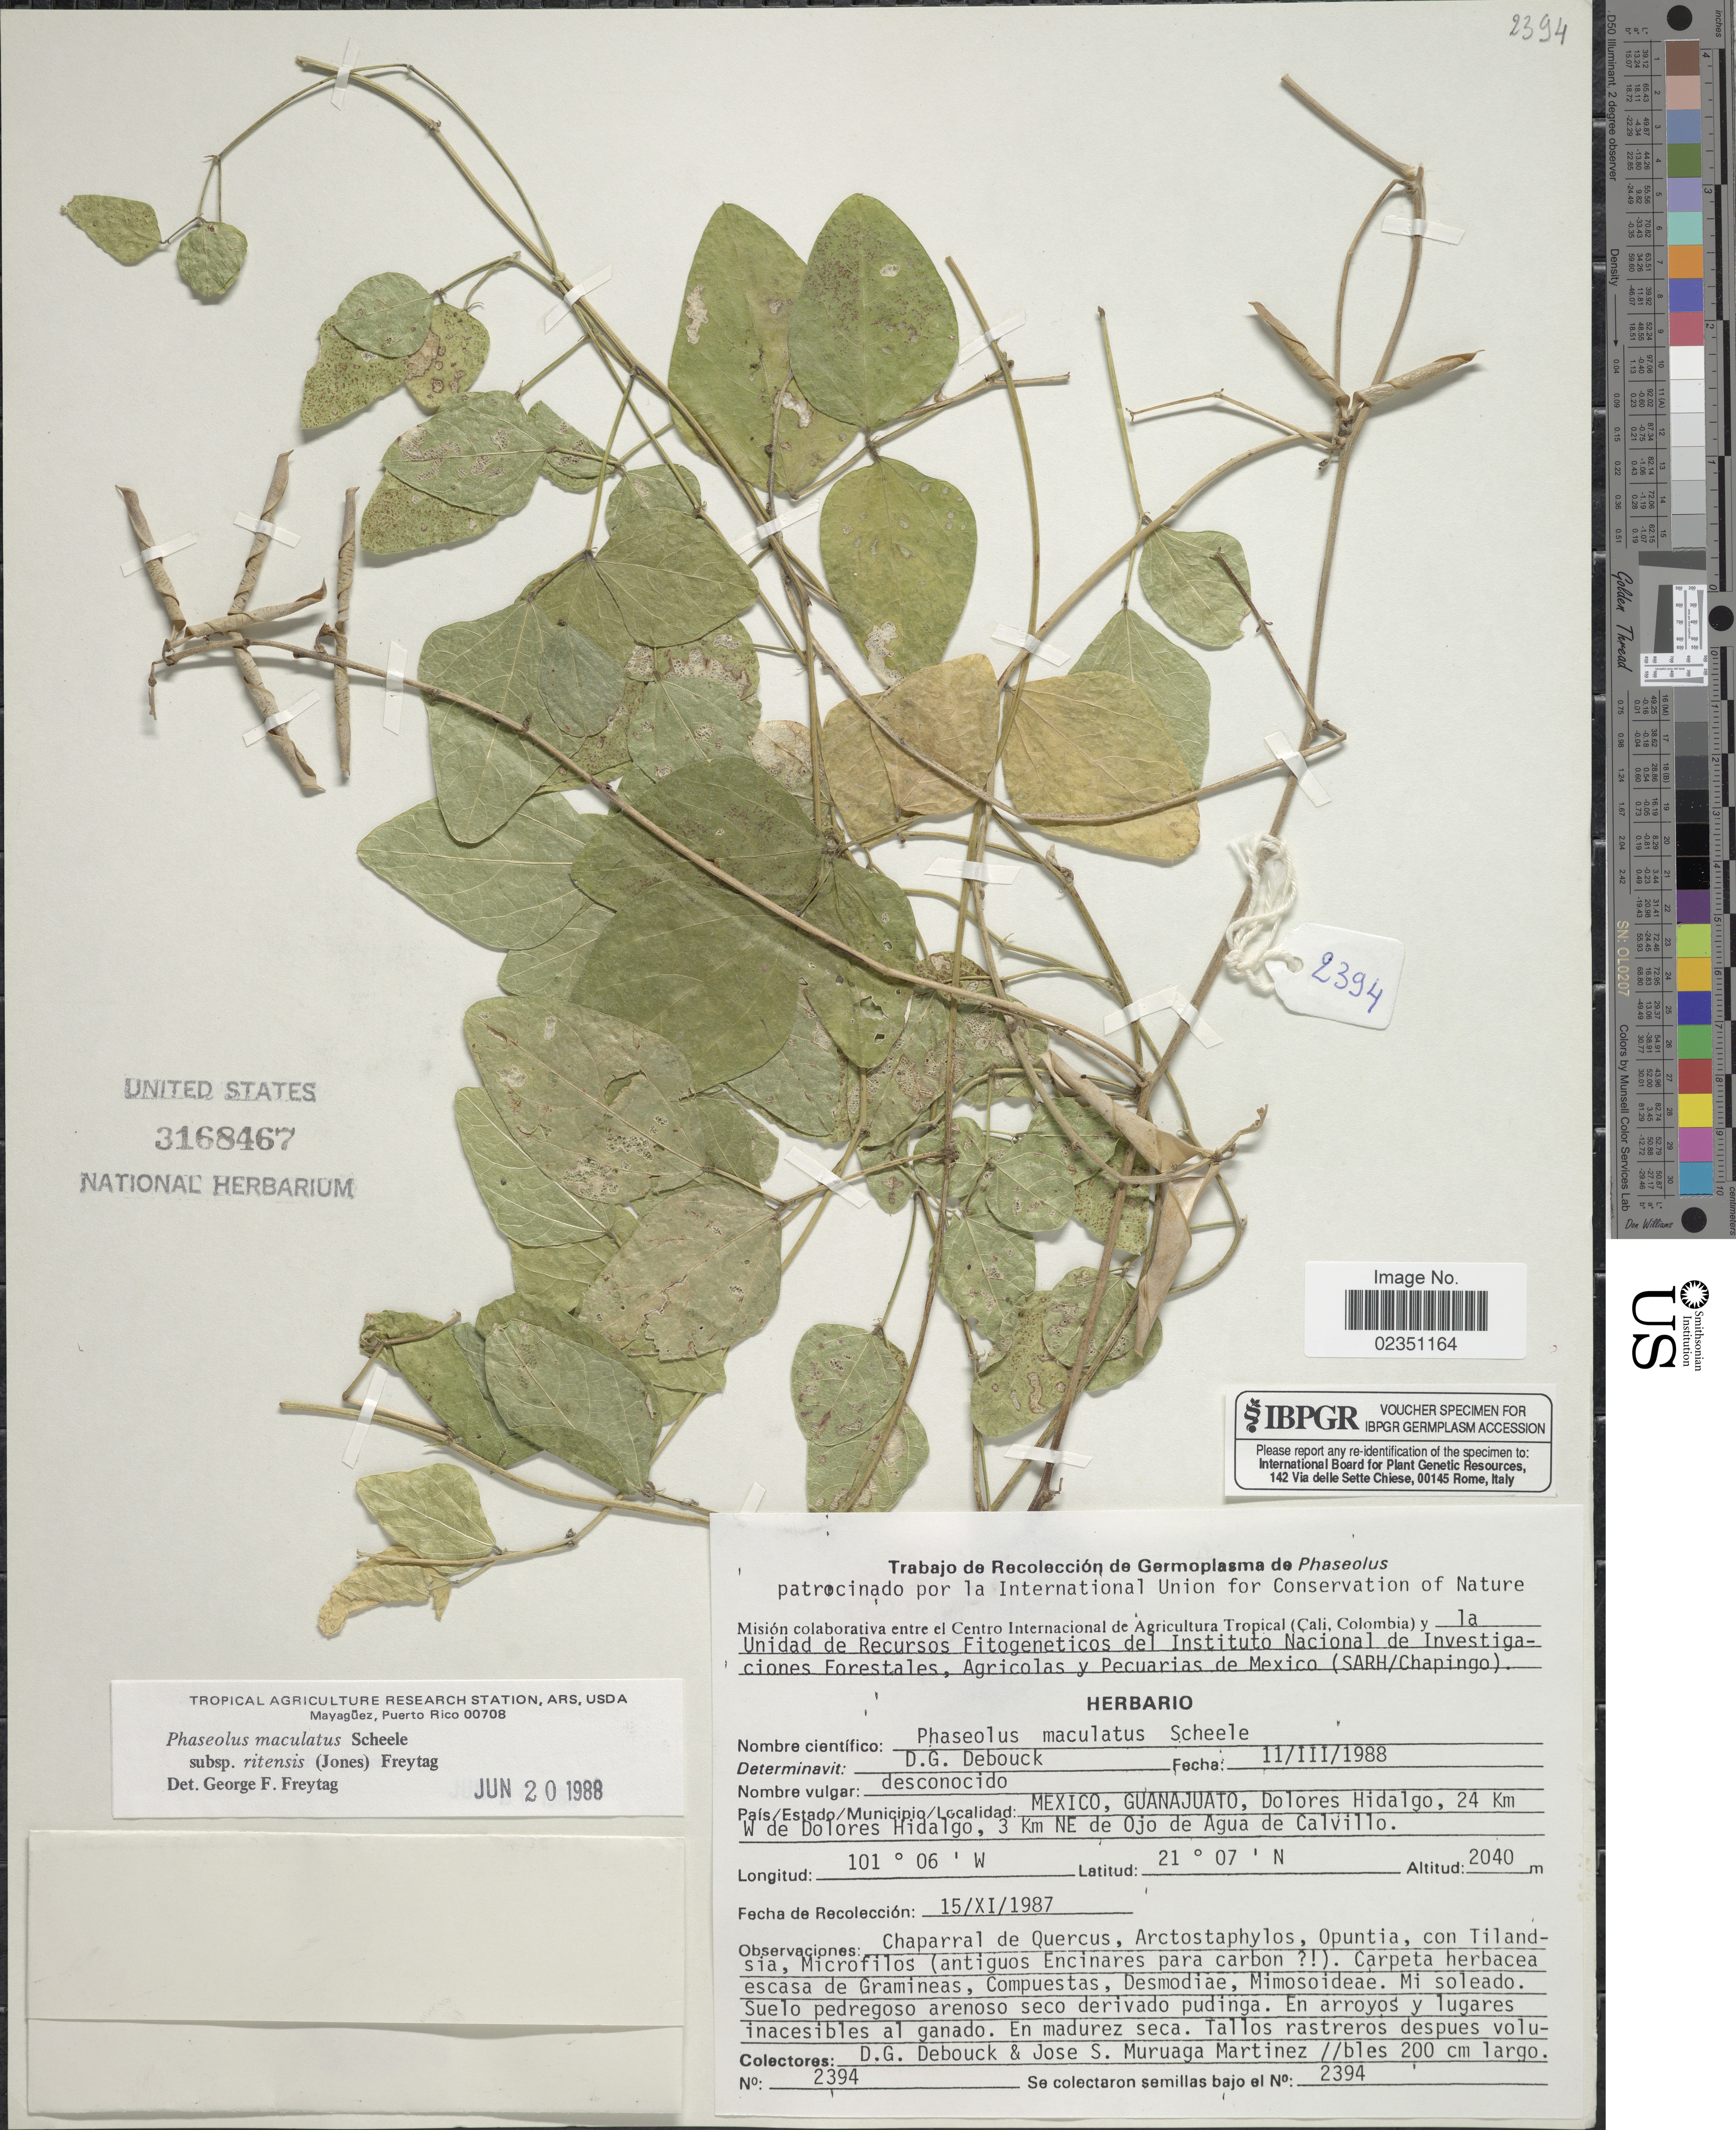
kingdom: Plantae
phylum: Tracheophyta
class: Magnoliopsida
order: Fabales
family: Fabaceae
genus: Phaseolus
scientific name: Phaseolus maculatus subsp. ritensis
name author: (M.E. Jones) Freytag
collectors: D. Debouck & J. Muruaga Martinez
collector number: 2394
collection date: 1987-11-15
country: Mexico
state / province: Guanajuato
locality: Dolores Hidalgo, 24 Km W de Dolores Hidalgo, 3 Km NE de Ojo de Agua de Calvillo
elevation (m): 2040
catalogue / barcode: US 3168467